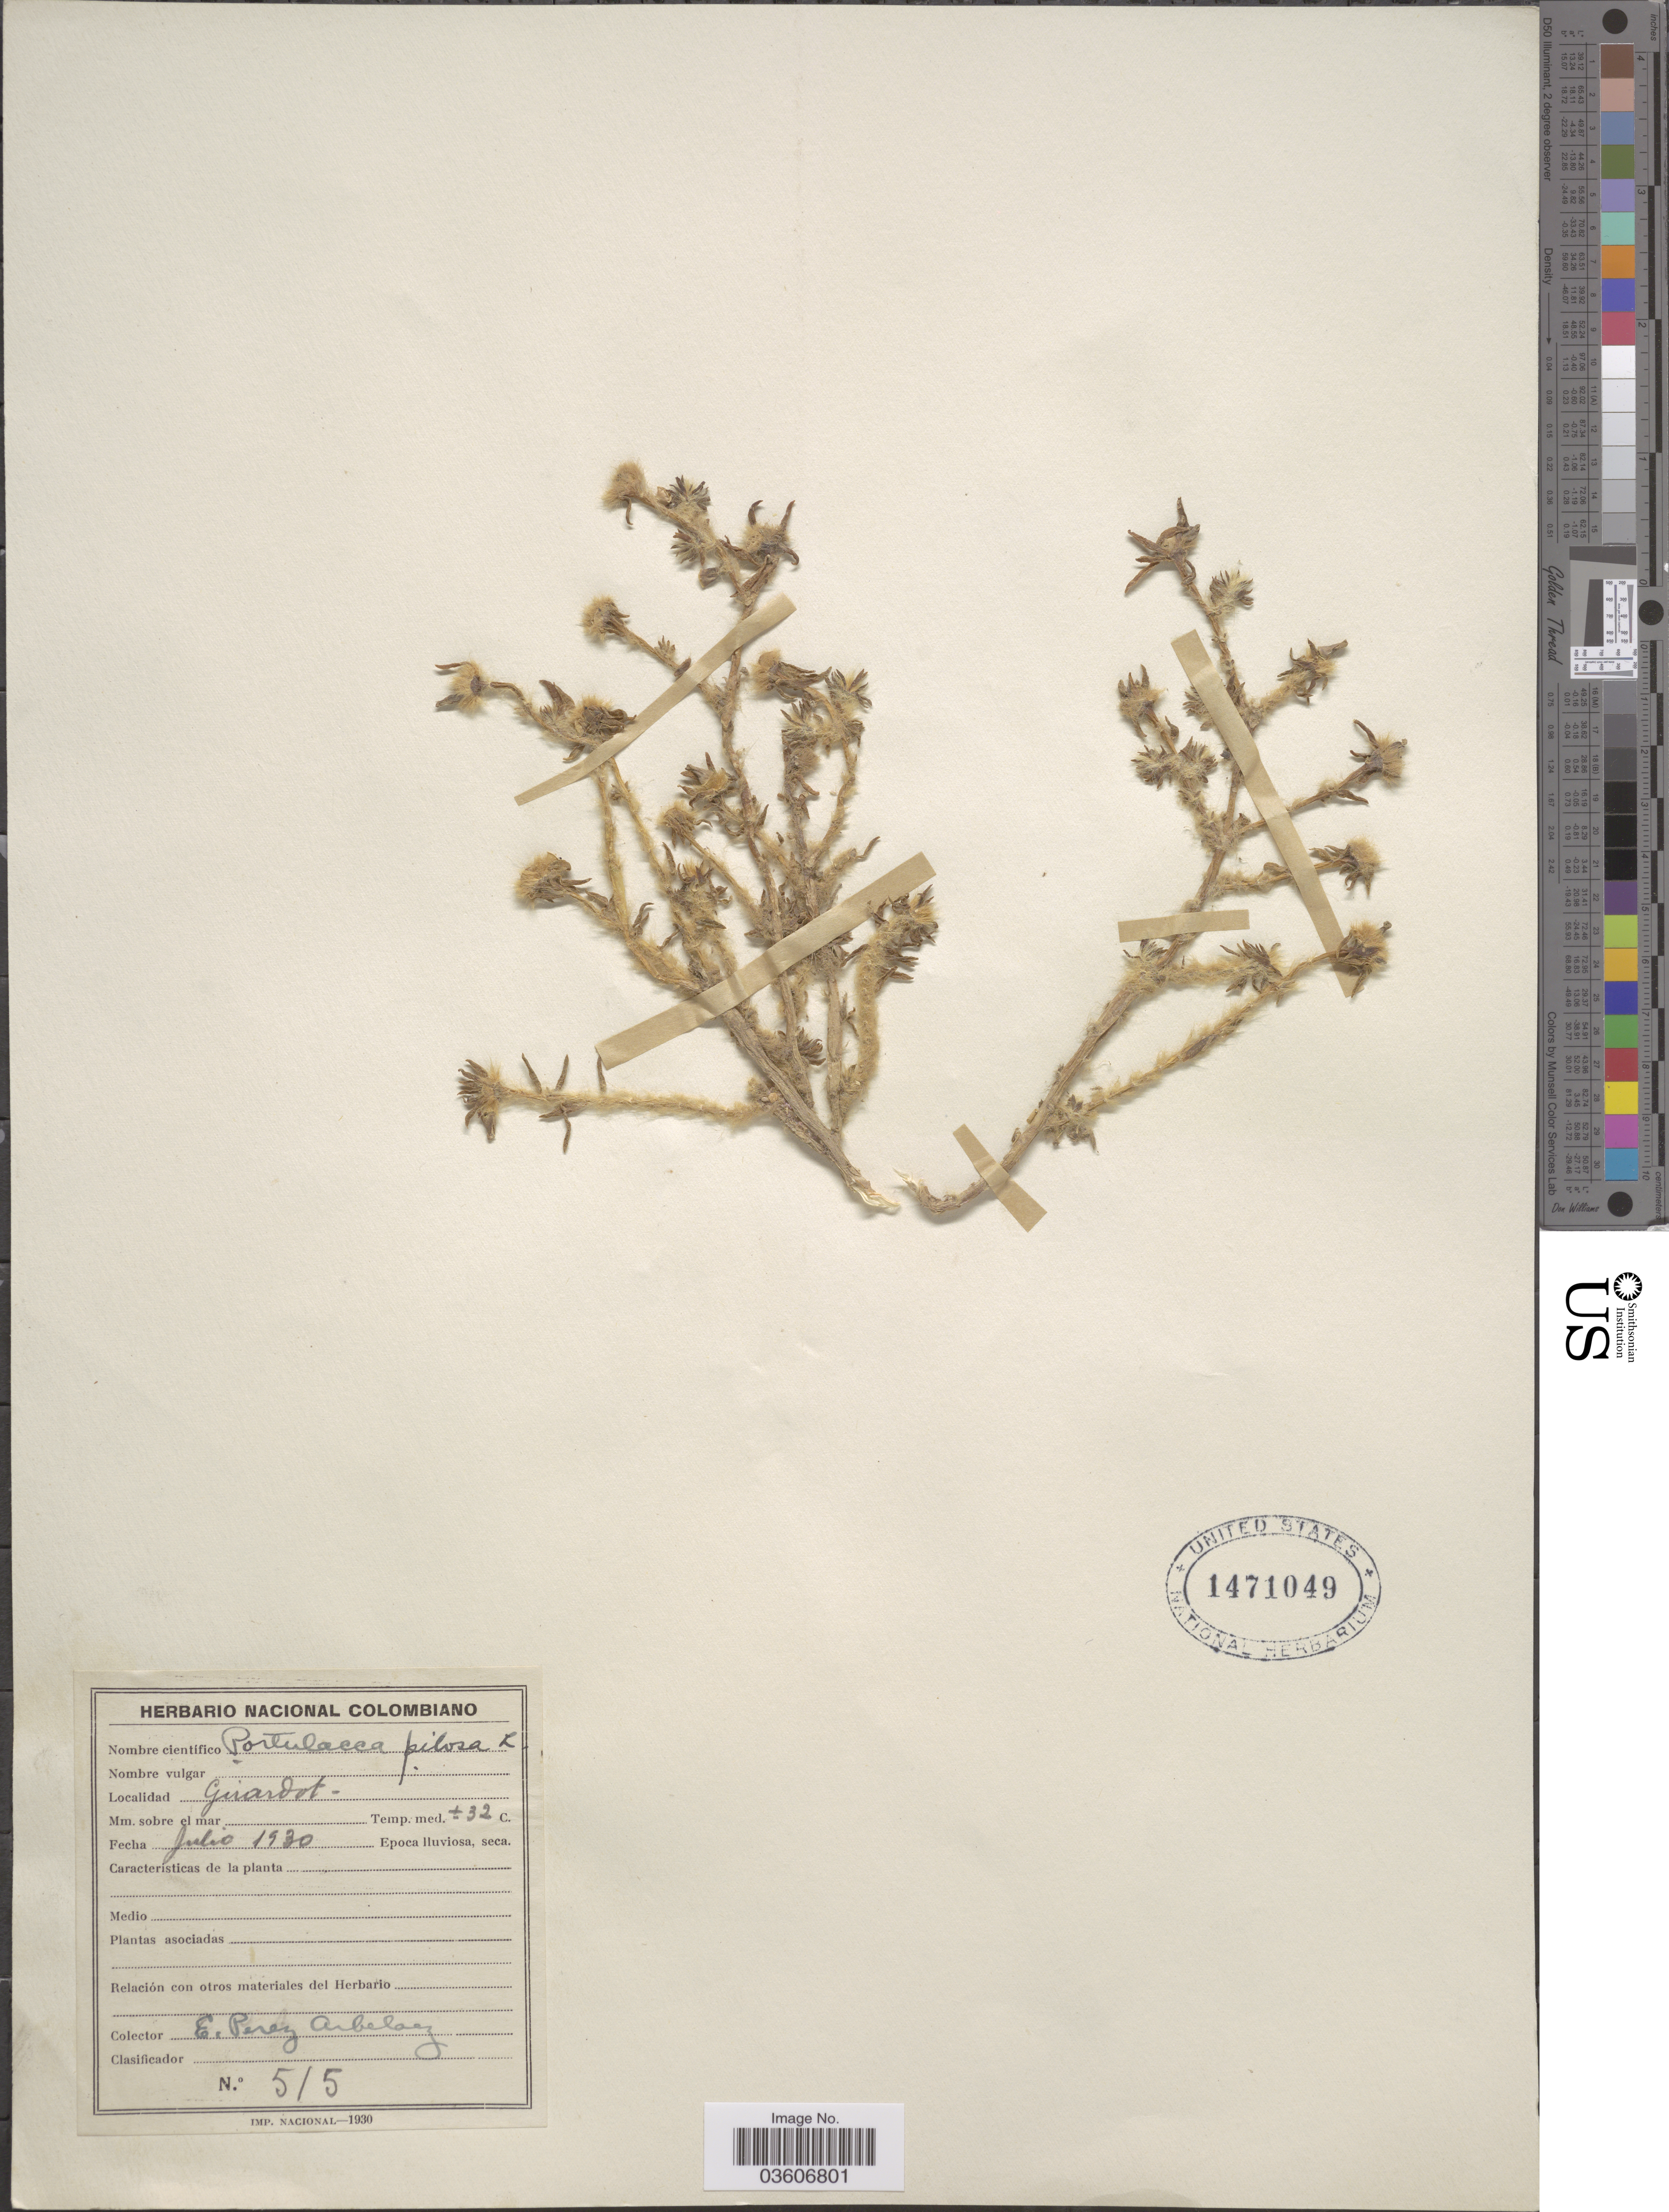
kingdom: Plantae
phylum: Tracheophyta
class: Magnoliopsida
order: Caryophyllales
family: Portulacaceae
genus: Portulaca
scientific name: Portulaca pilosa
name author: L.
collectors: E. Pérez Arbeláez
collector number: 515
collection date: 1930-07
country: Colombia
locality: Girardot.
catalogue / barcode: US 1471049